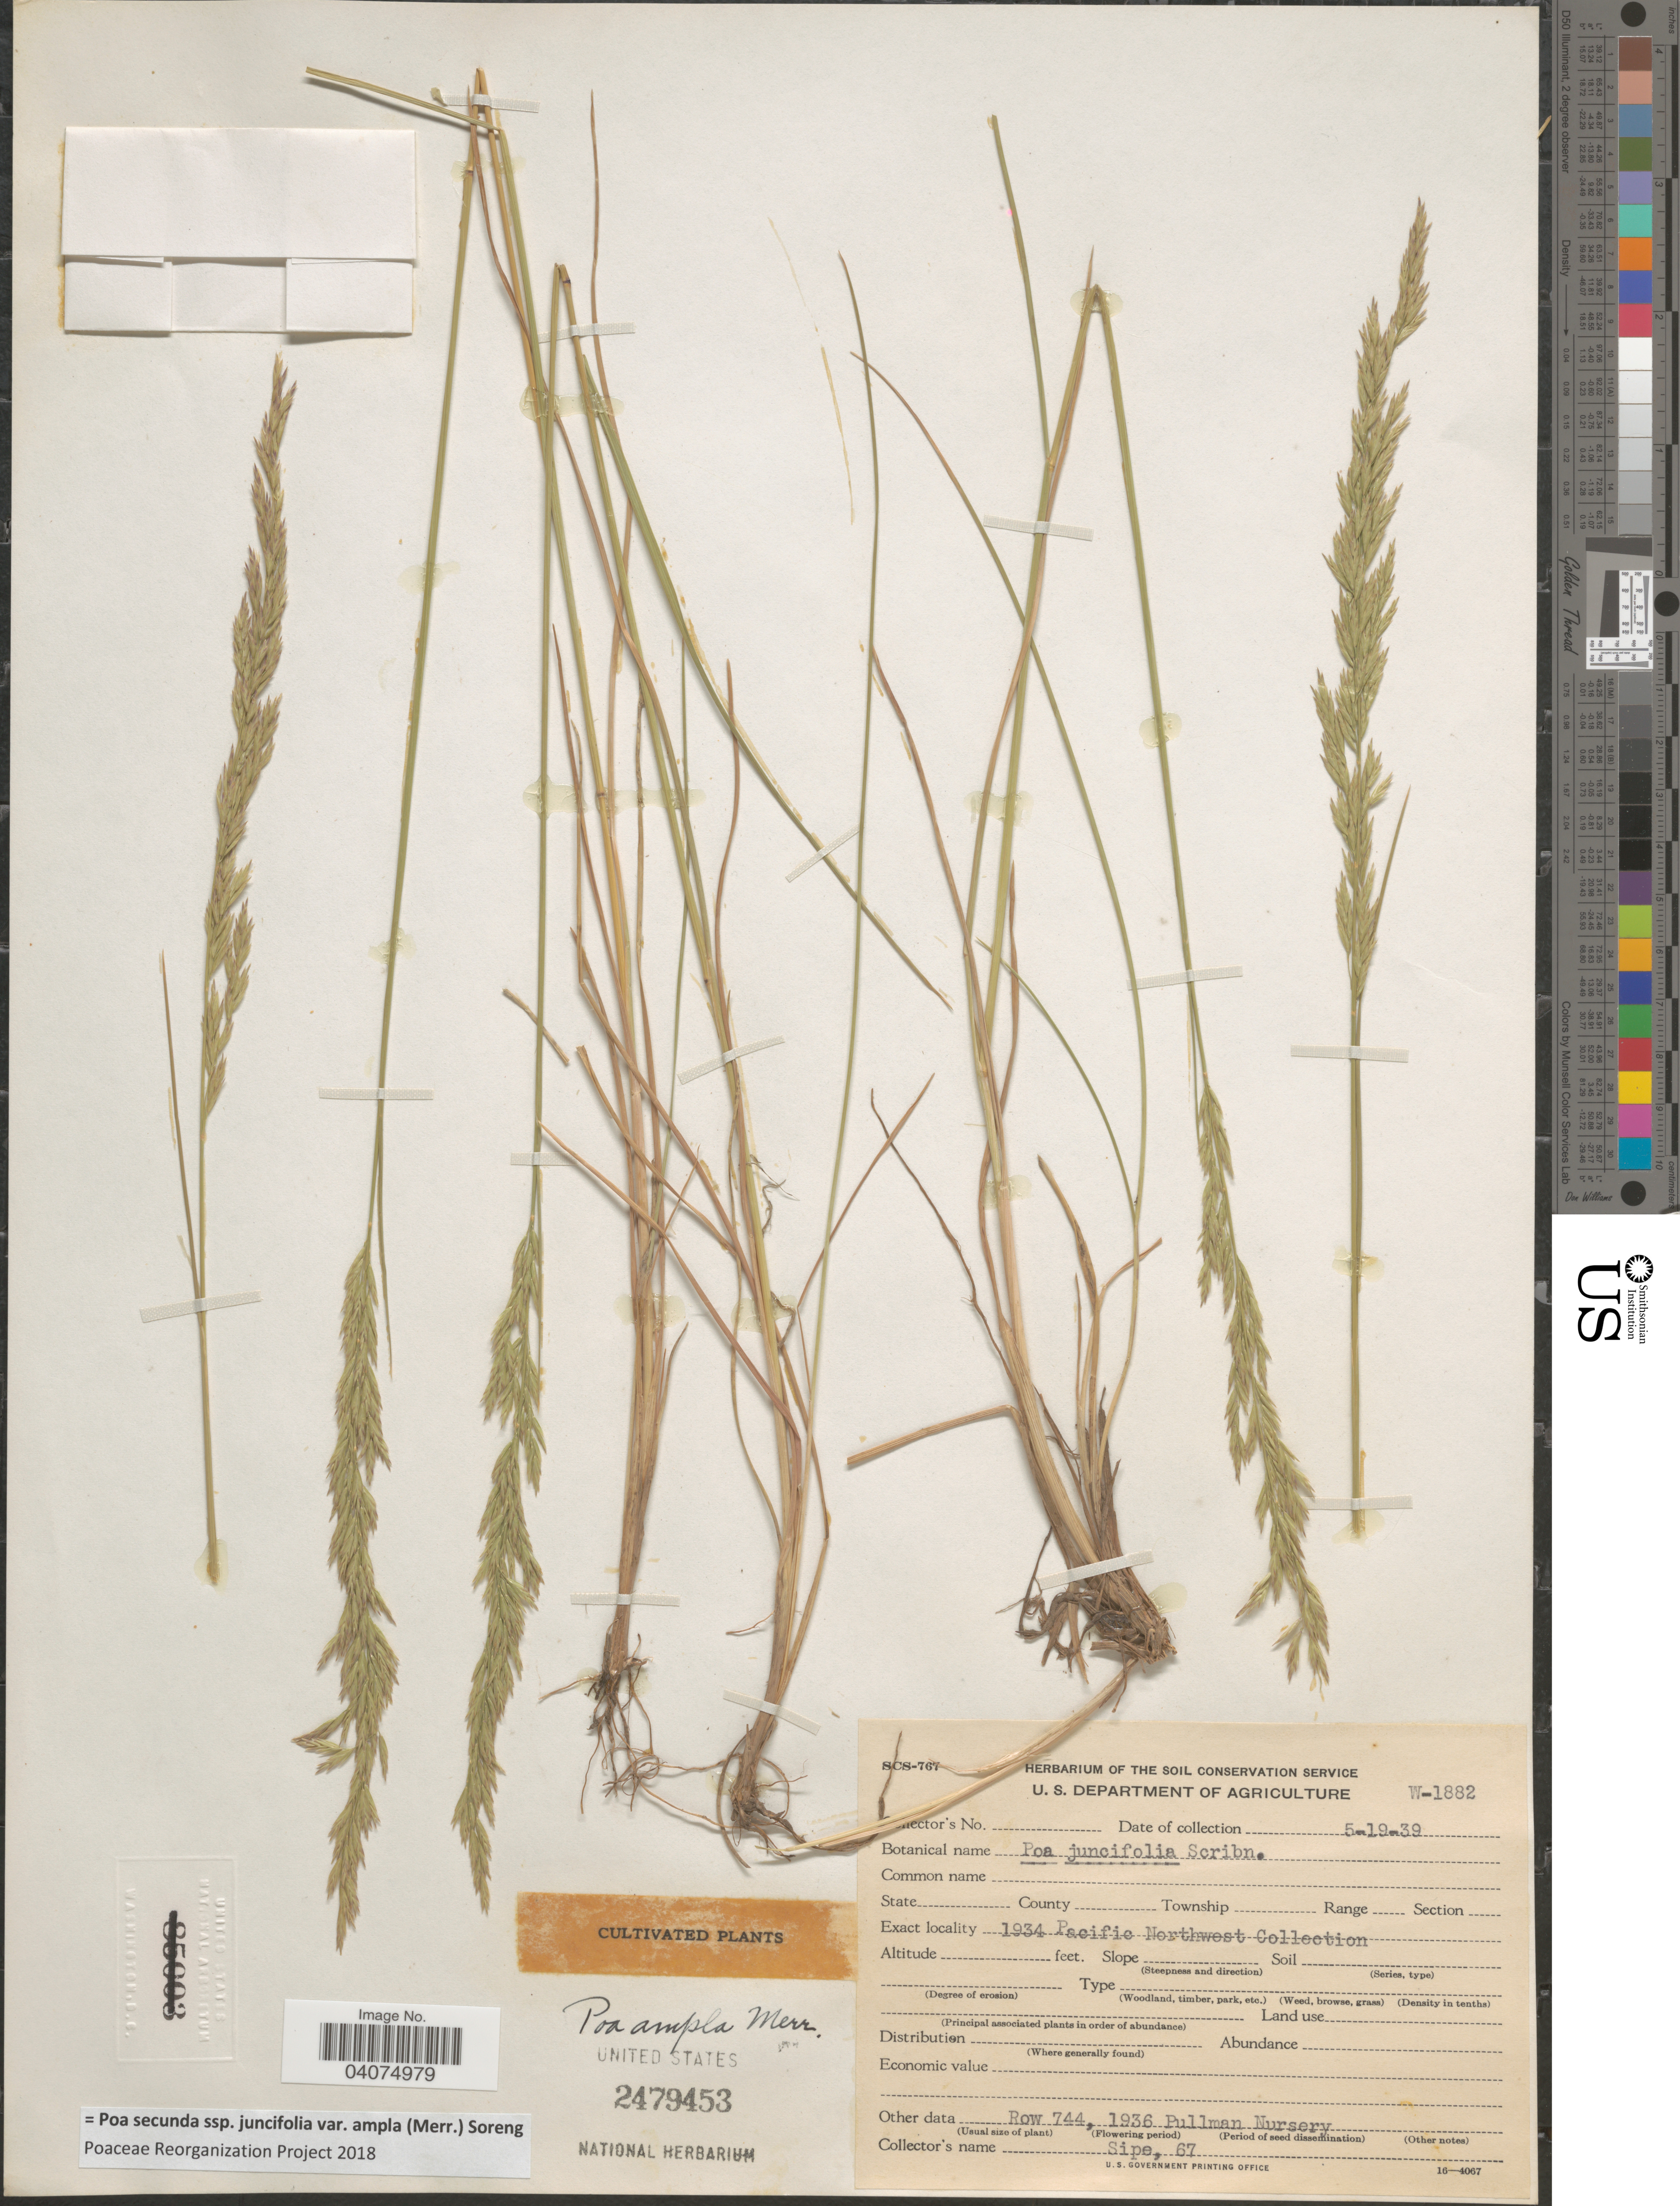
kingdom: Plantae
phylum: Tracheophyta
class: Liliopsida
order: Poales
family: Poaceae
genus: Poa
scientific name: Poa secunda subsp. juncifolia var. ampla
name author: (Merr.) Soreng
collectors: -. Sipe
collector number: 67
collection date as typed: Transcribed d/m/y: 19/5/38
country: United States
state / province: Washington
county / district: Whitman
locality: Row 744, 1936 Pullman Nursery.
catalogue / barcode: US 2479453